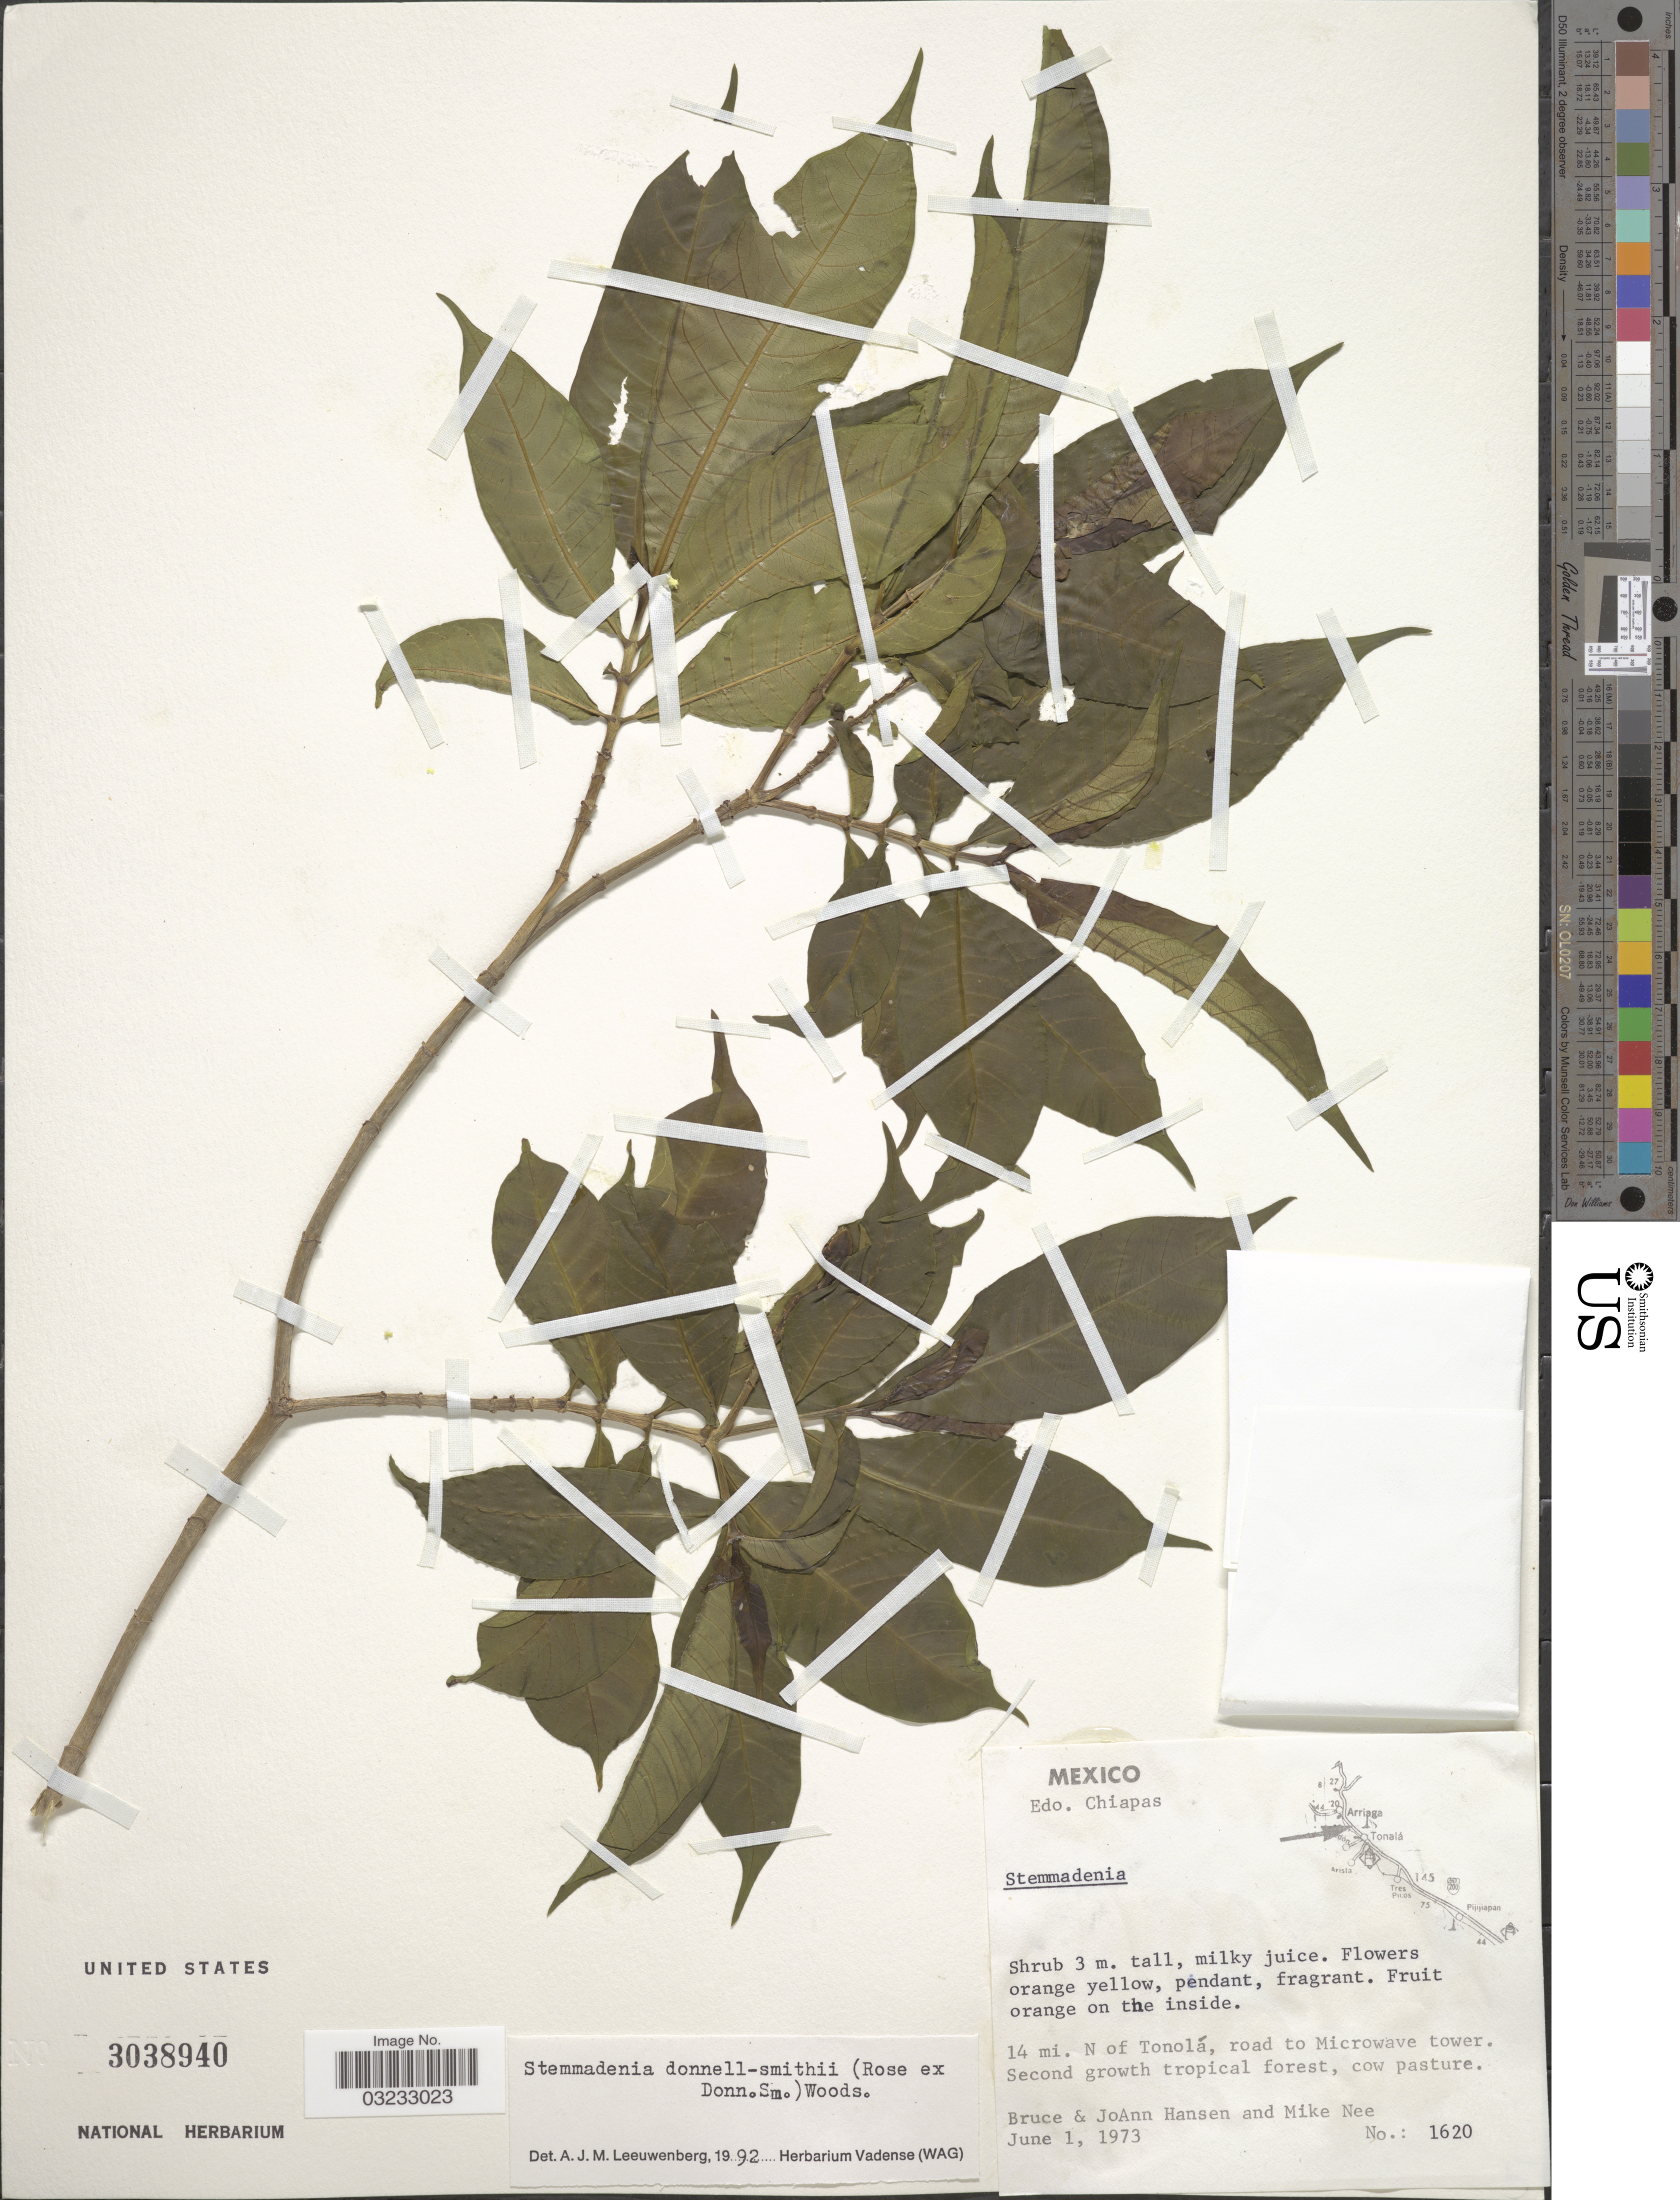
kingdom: Plantae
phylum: Tracheophyta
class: Magnoliopsida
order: Gentianales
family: Apocynaceae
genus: Stemmadenia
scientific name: Stemmadenia donnell-smithii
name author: (Rose ex Donn. Sm.) Woodson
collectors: B. Hansen, J. Hansen & M. Nee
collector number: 1620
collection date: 1973-06-01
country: Mexico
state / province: Chiapas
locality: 14 mi. N of Tonolá, road to Microwave tower.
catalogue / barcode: US 3038940